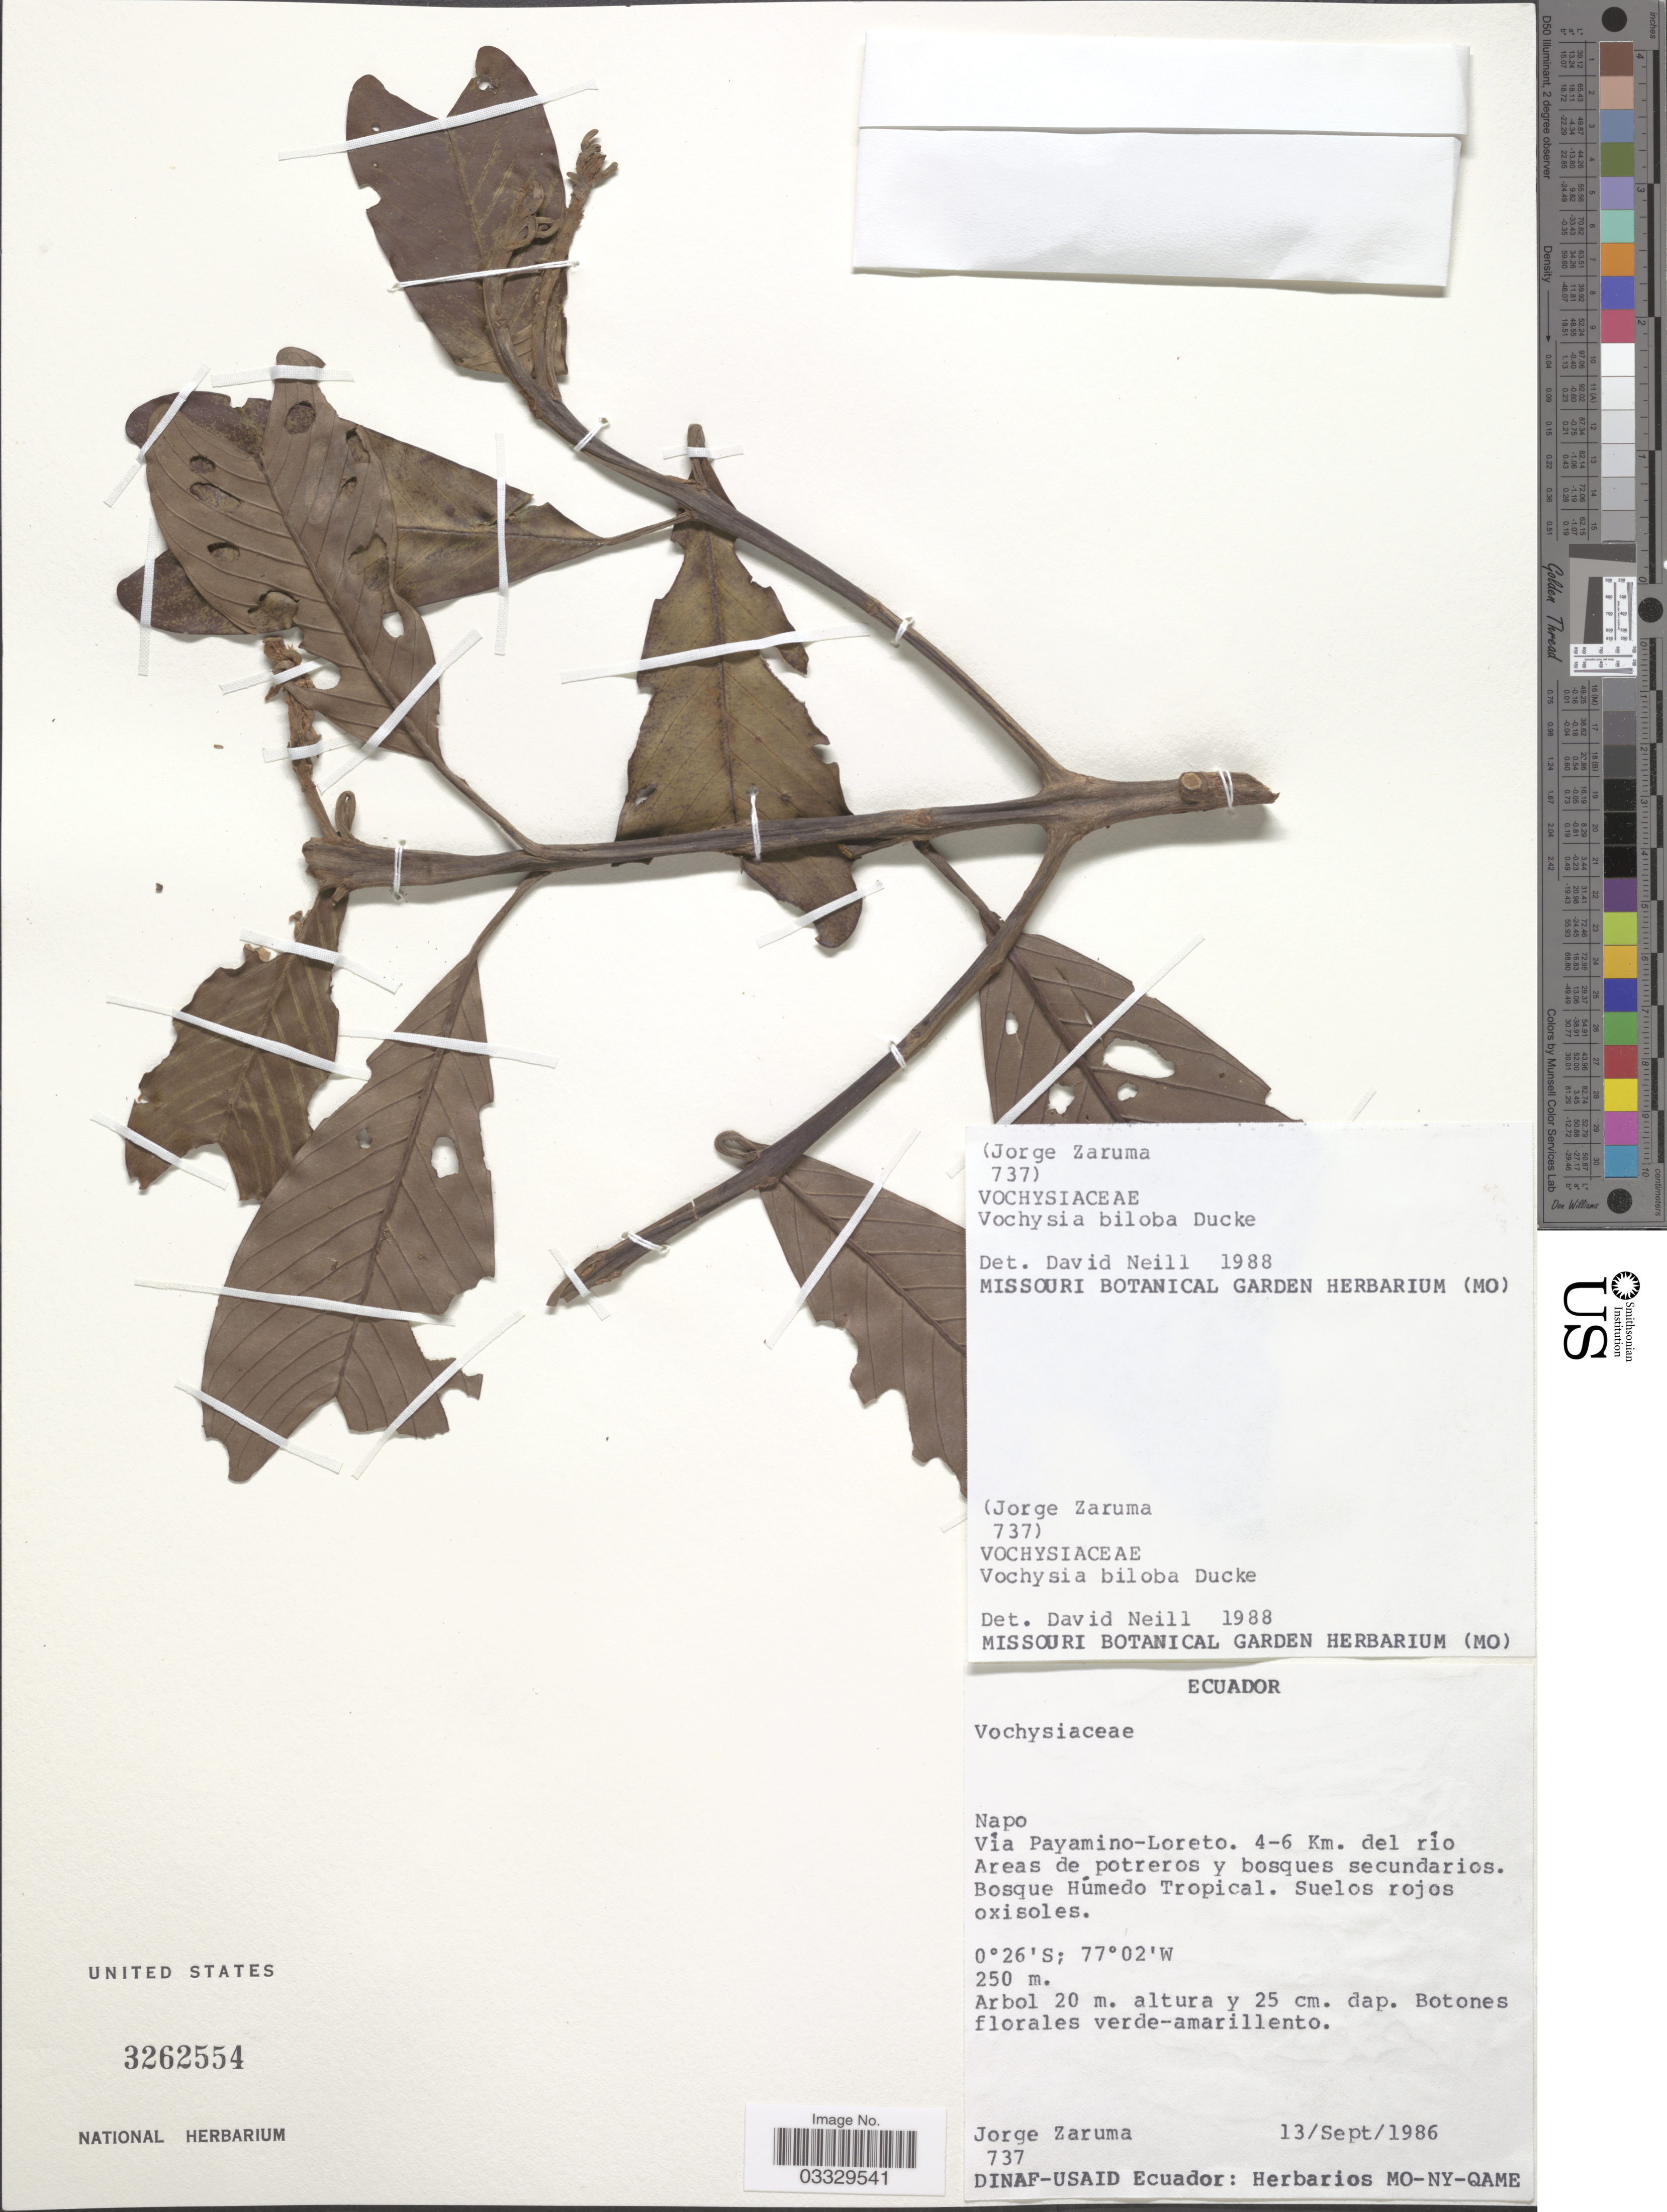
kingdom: Plantae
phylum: Tracheophyta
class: Magnoliopsida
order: Myrtales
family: Vochysiaceae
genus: Vochysia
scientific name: Vochysia biloba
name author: Ducke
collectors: J. Zaruma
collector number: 737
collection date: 1986-09-13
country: Ecuador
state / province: Orellana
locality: Napo, Via Payamino-Loreto. 4-6 Km. del río.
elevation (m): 250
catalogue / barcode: US 3262554